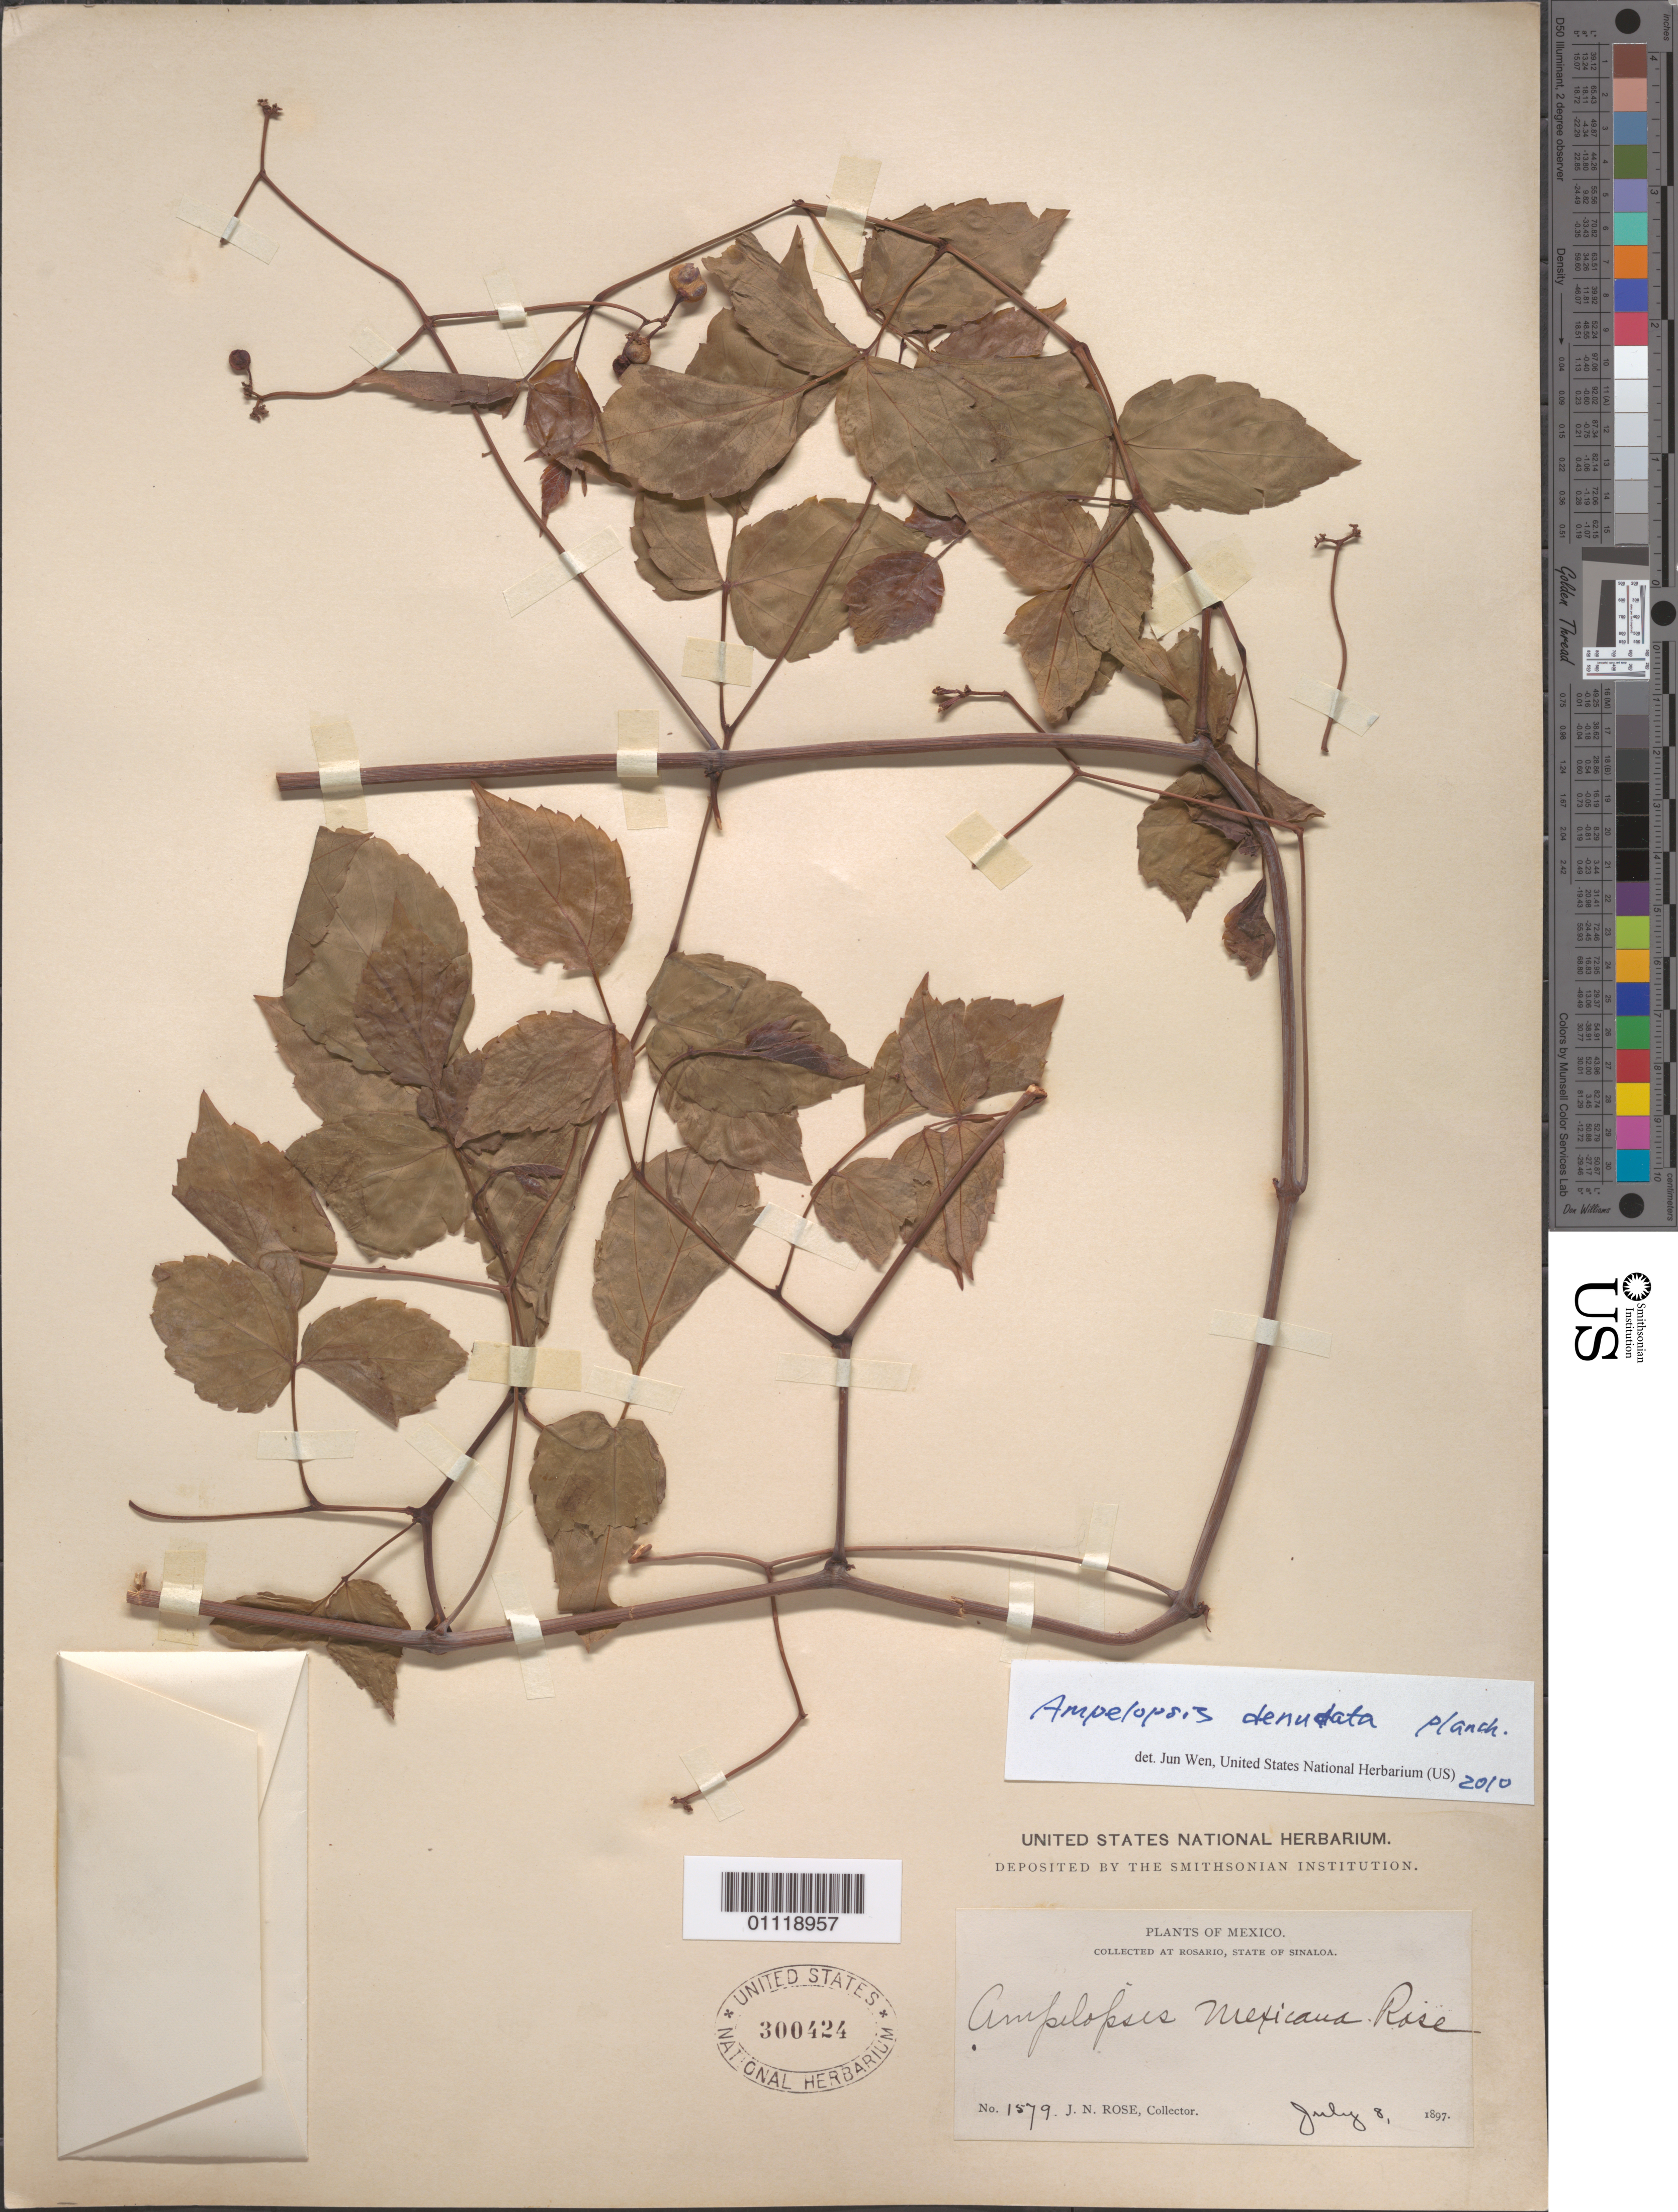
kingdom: Plantae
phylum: Tracheophyta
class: Magnoliopsida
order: Vitales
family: Vitaceae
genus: Ampelopsis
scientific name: Ampelopsis denudata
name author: Planch.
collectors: J. N. Rose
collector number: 1579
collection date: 1897-07-08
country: Mexico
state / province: Sinaloa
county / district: Rosario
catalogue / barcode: US 300424